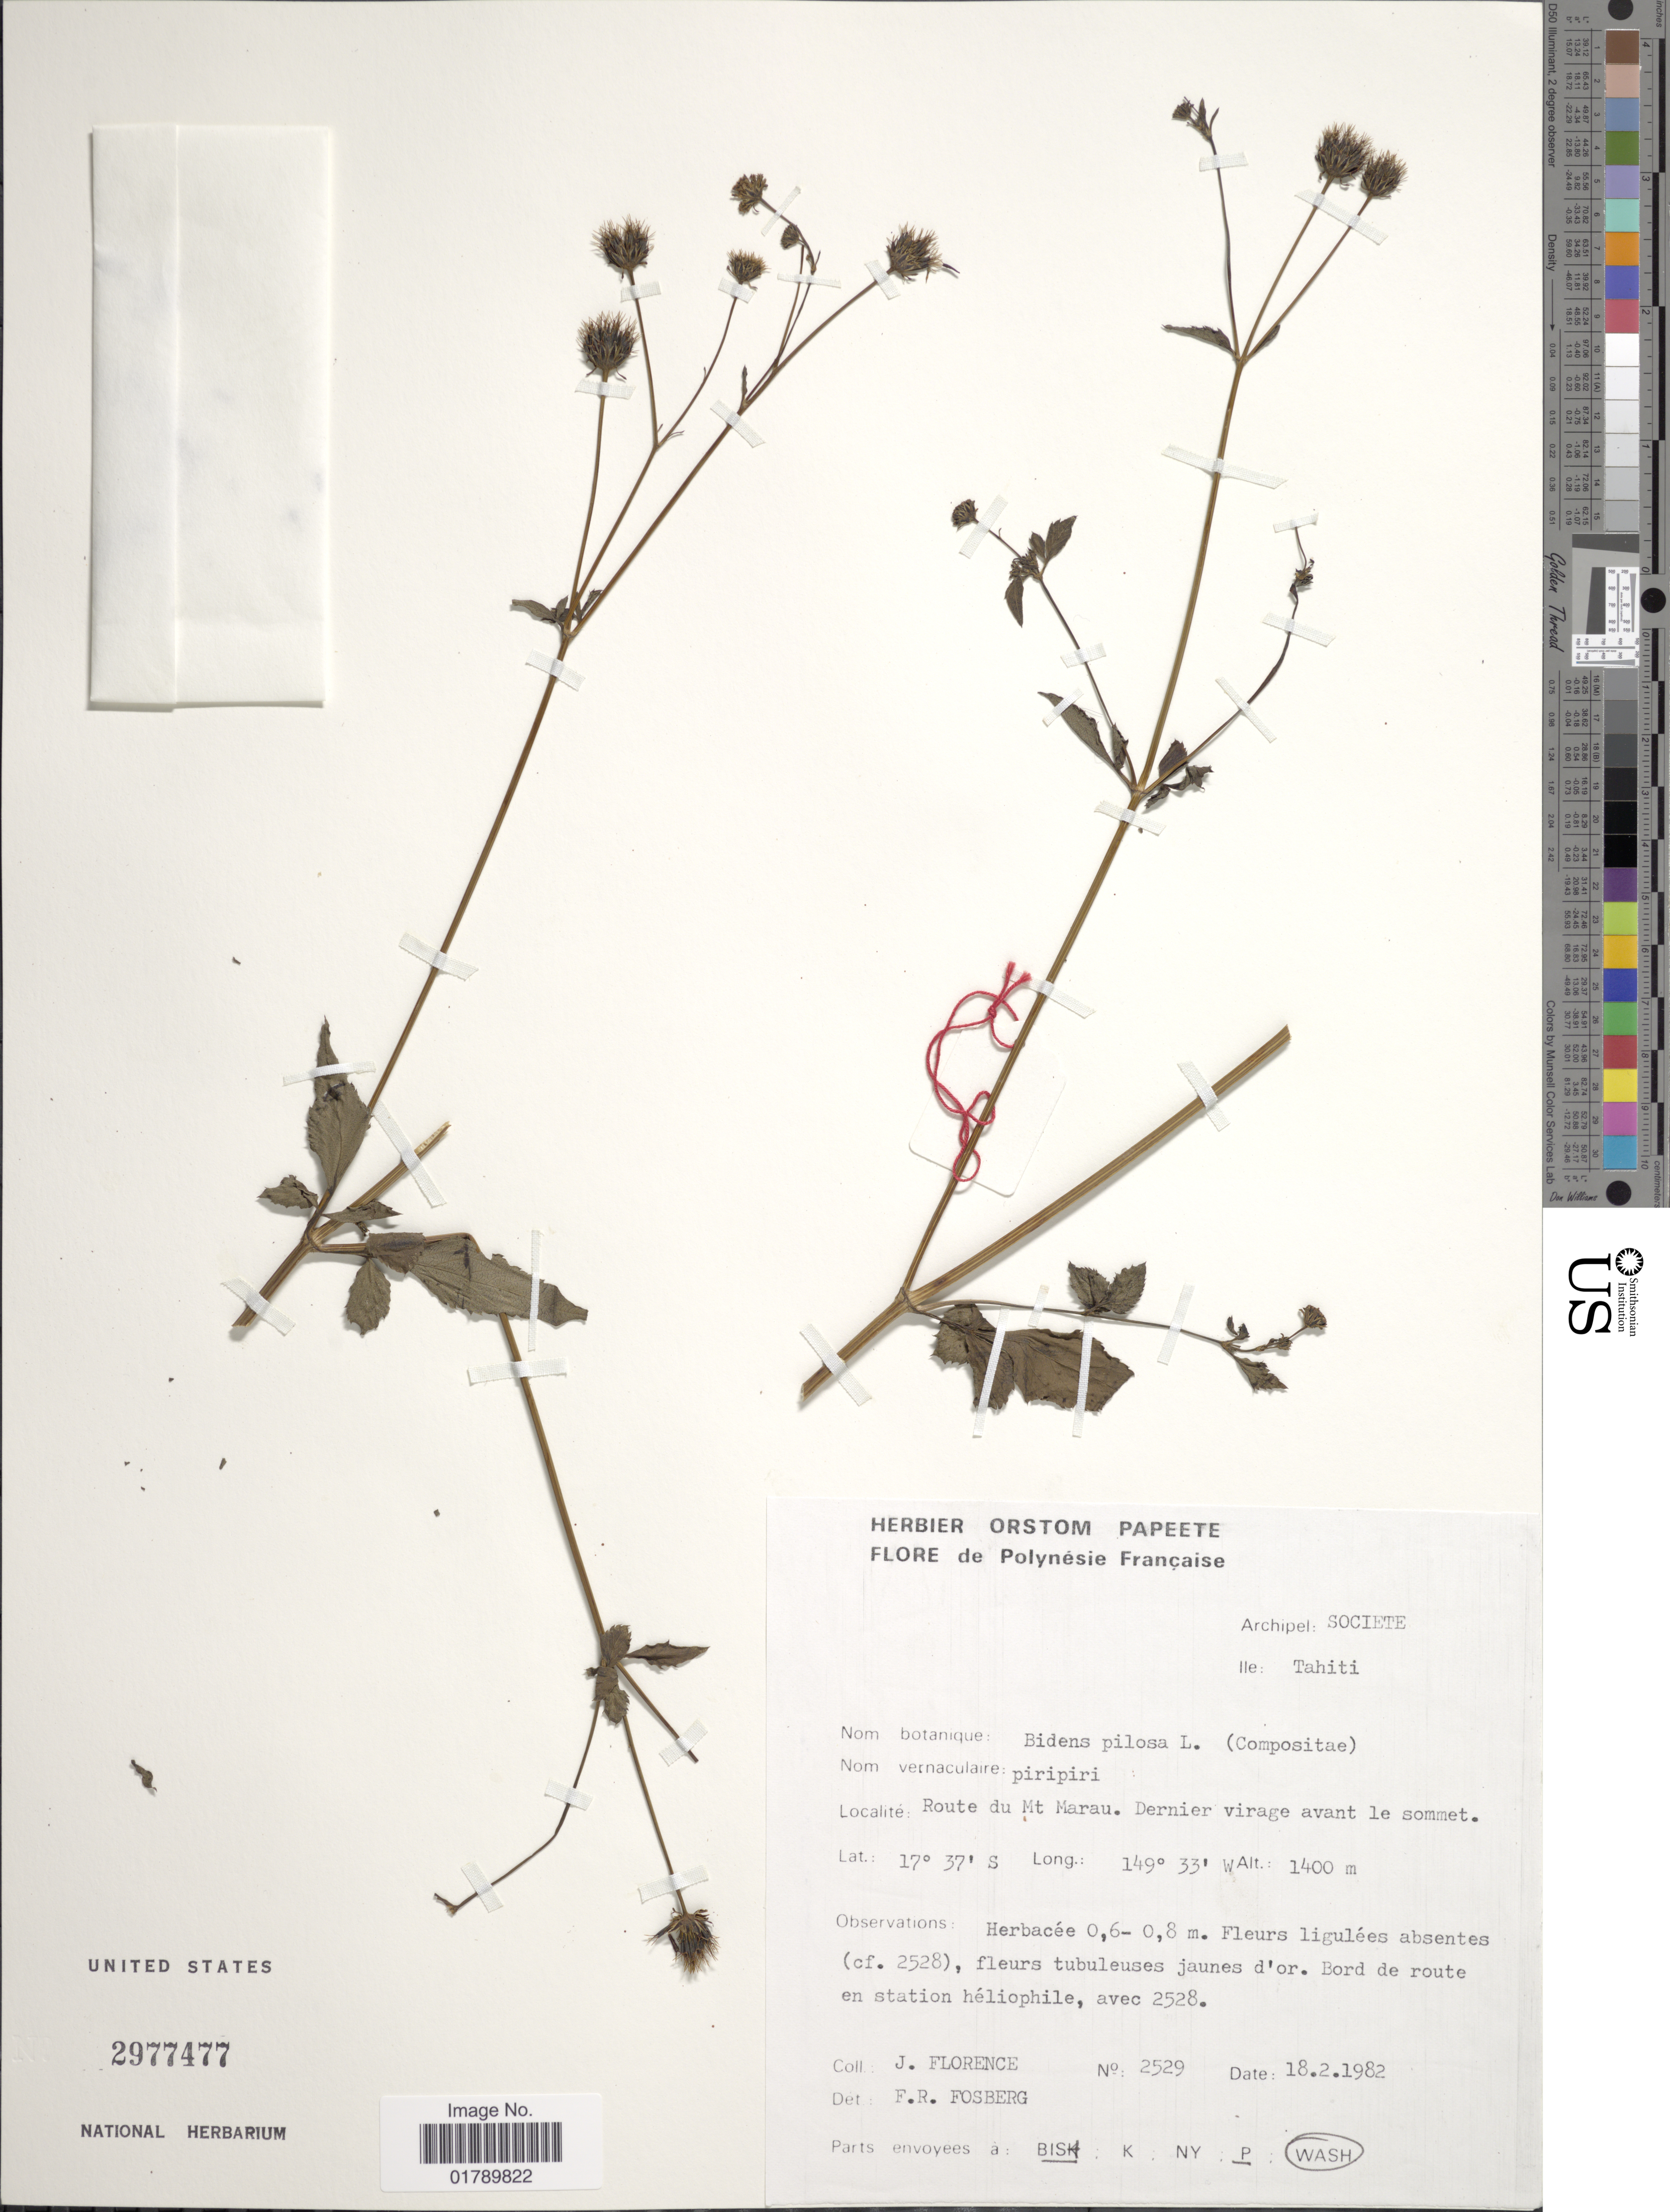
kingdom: Plantae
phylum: Tracheophyta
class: Magnoliopsida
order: Asterales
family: Asteraceae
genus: Bidens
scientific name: Bidens pilosa var. pilosa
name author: L.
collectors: J. Florence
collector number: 2529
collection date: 1982-02-18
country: French Polynesia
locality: Archipel: Societe. Ile: Tahiti. Route du Mt. Marau. Dernier virage avant le sommet.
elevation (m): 1400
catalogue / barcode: US 2977477